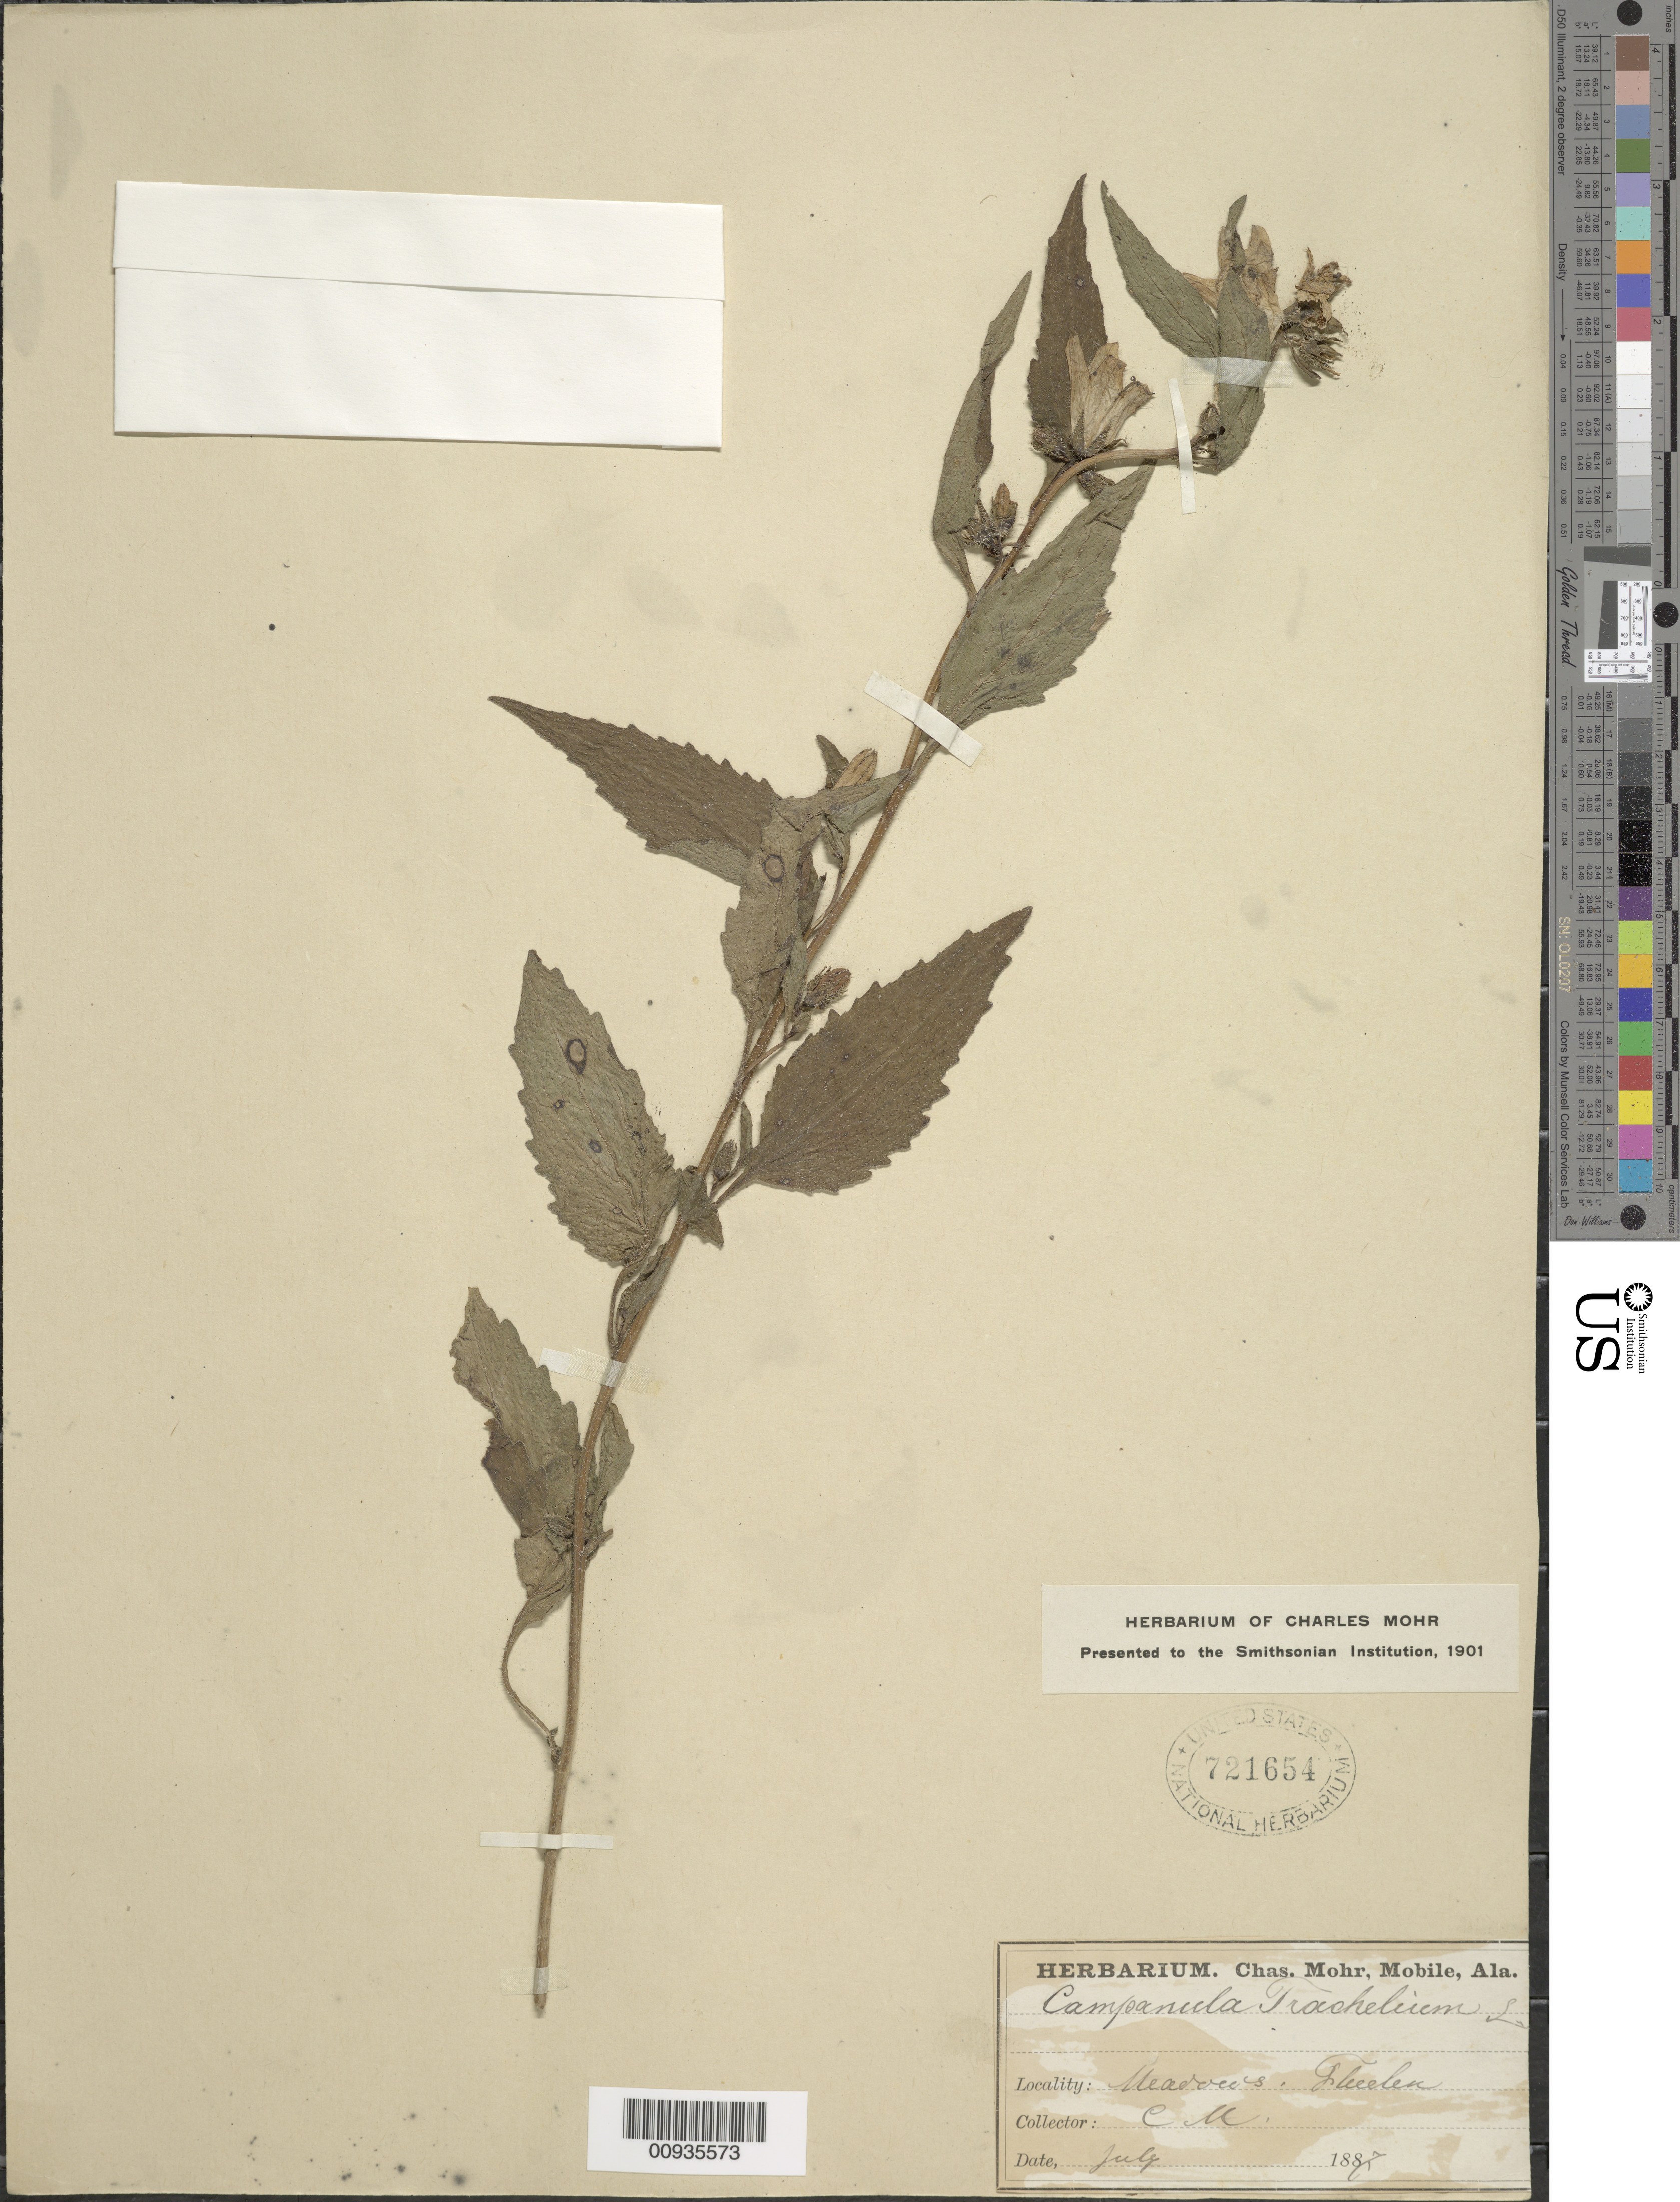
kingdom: Plantae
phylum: Tracheophyta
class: Magnoliopsida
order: Asterales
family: Campanulaceae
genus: Campanula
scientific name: Campanula trachelium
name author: L.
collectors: ex herb. C. Mohr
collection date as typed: July 1887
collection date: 1887-07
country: United States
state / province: Alabama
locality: Thuelen (sp.?)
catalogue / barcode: US 721654